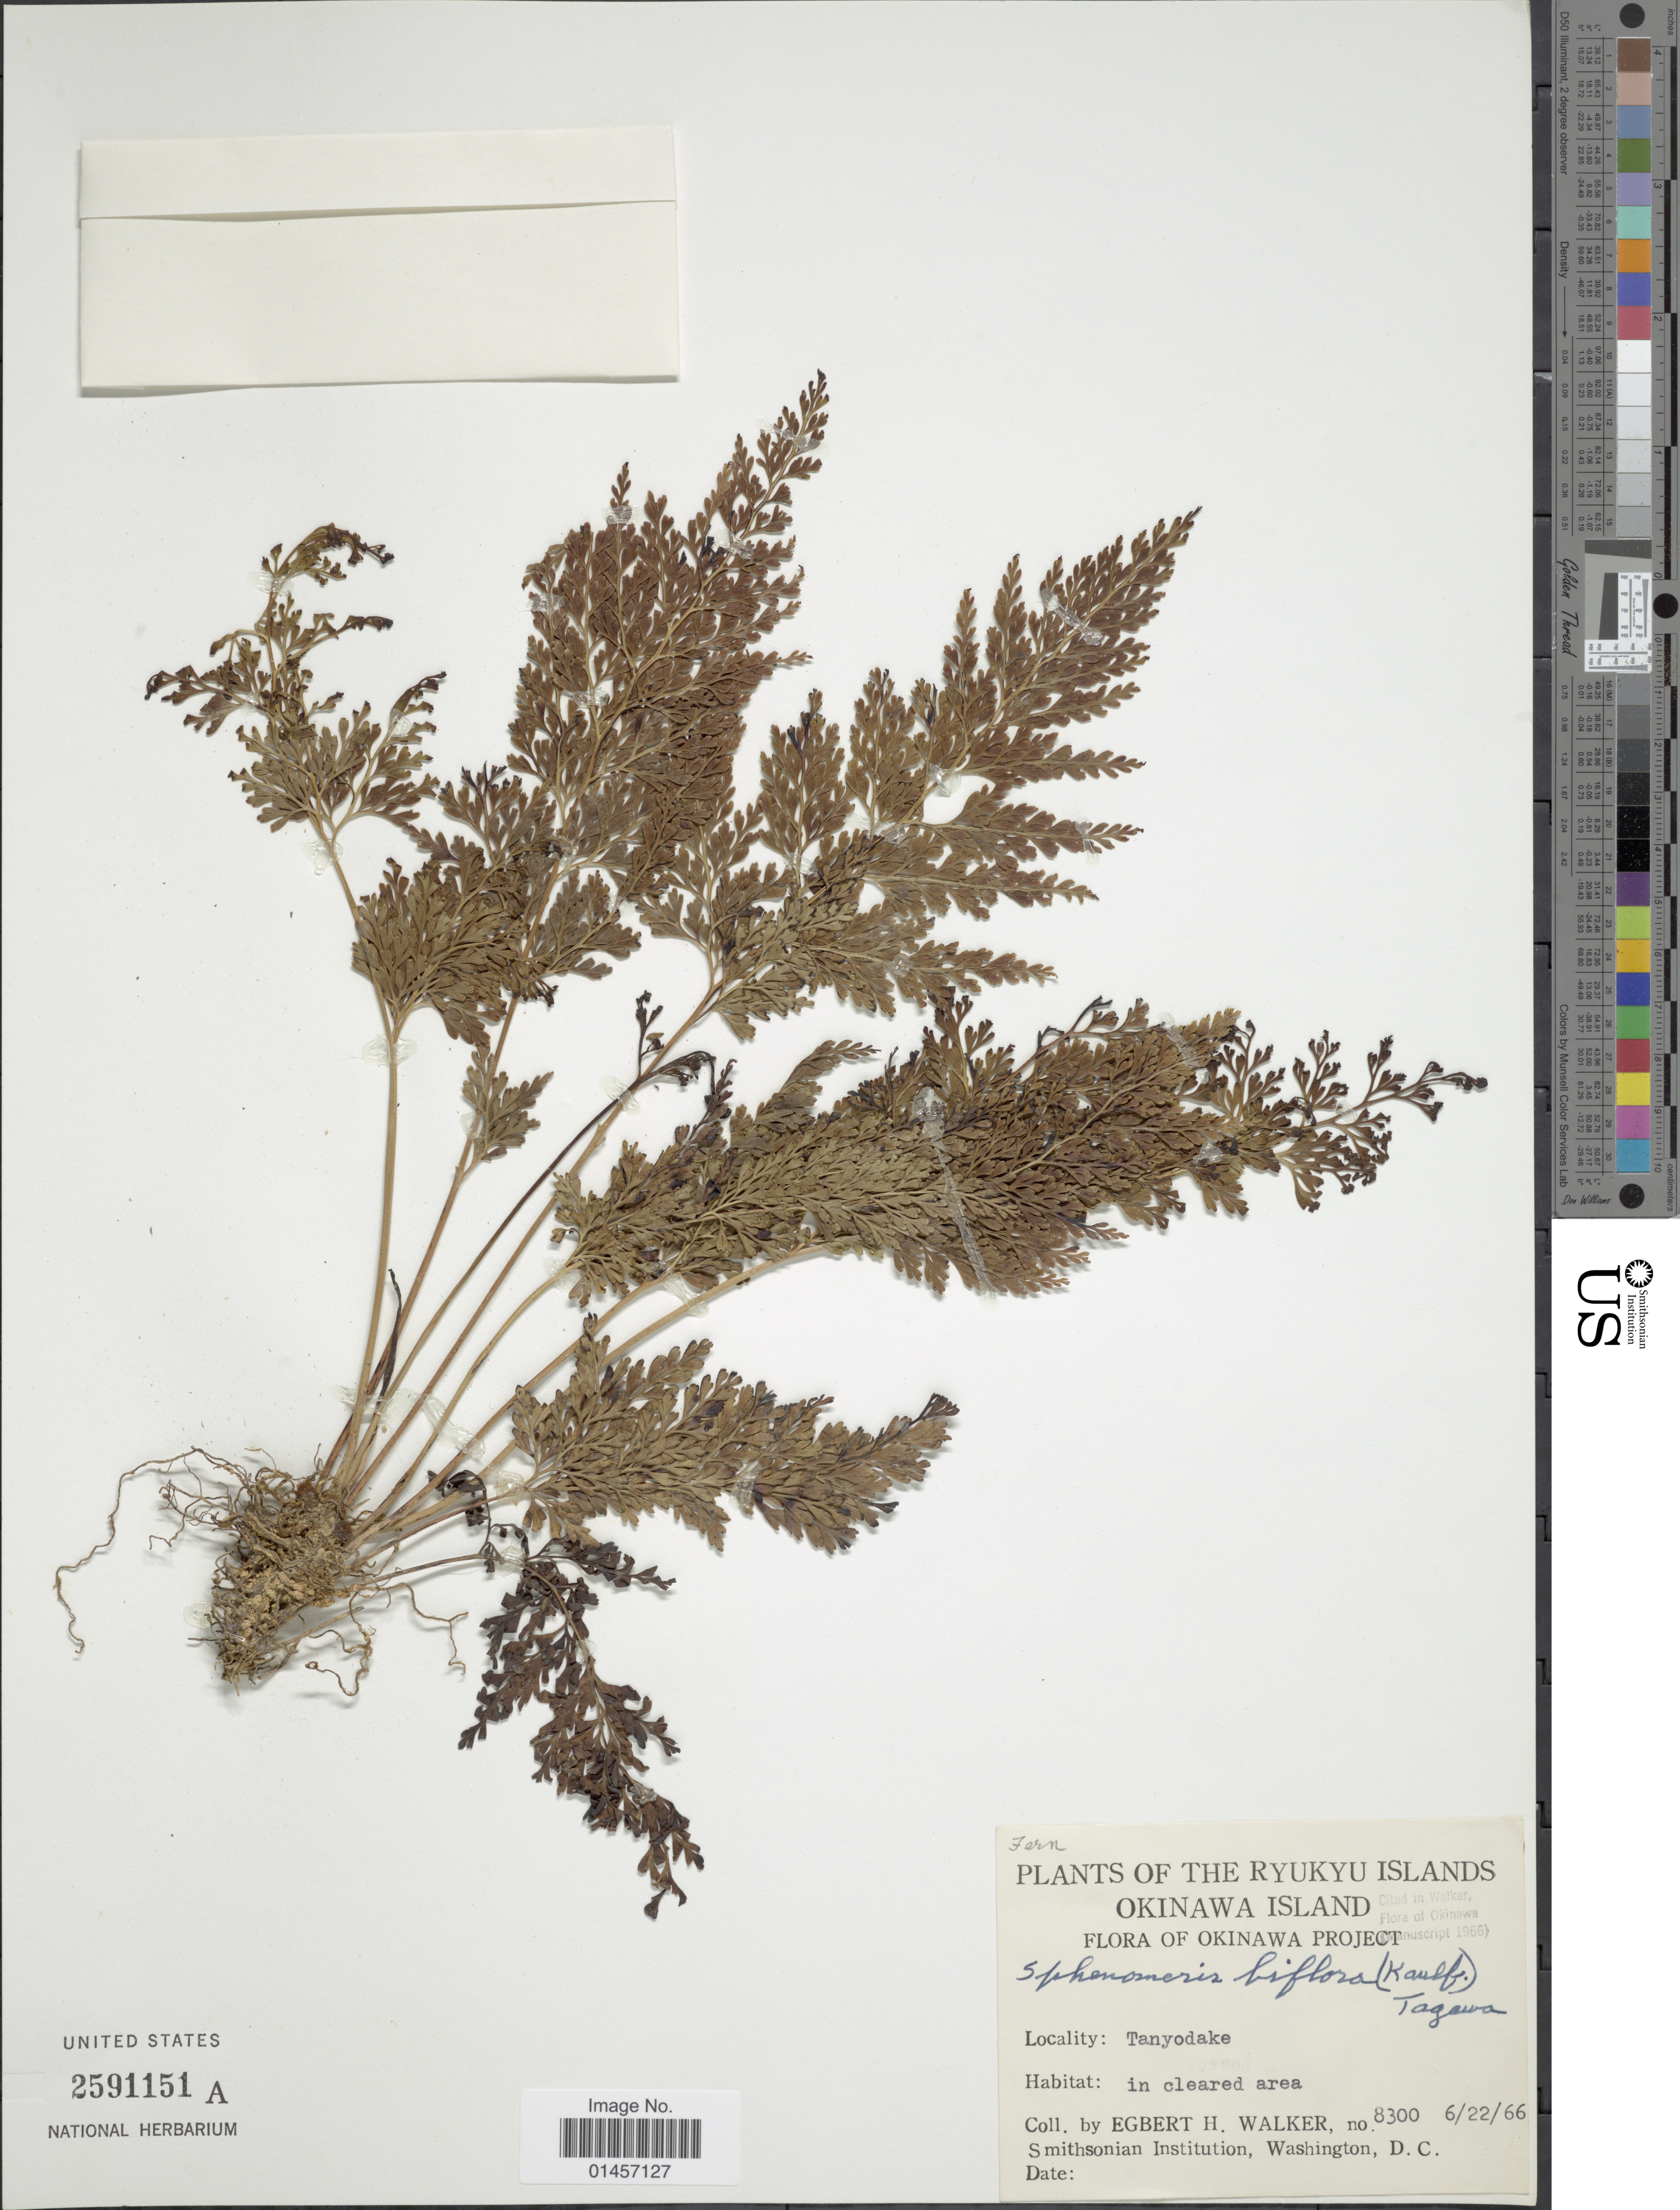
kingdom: Plantae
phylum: Tracheophyta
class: Polypodiopsida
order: Polypodiales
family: Lindsaeaceae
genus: Sphenomeris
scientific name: Sphenomeris biflora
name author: (Kaulf.) Mett.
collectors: E. H. Walker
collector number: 8300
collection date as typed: Transcribed d/m/y: 22/6/66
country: Japan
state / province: Okinawa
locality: Ryukyu Islands, Okinawa Project, Tanyodake.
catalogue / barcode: US 2591151A